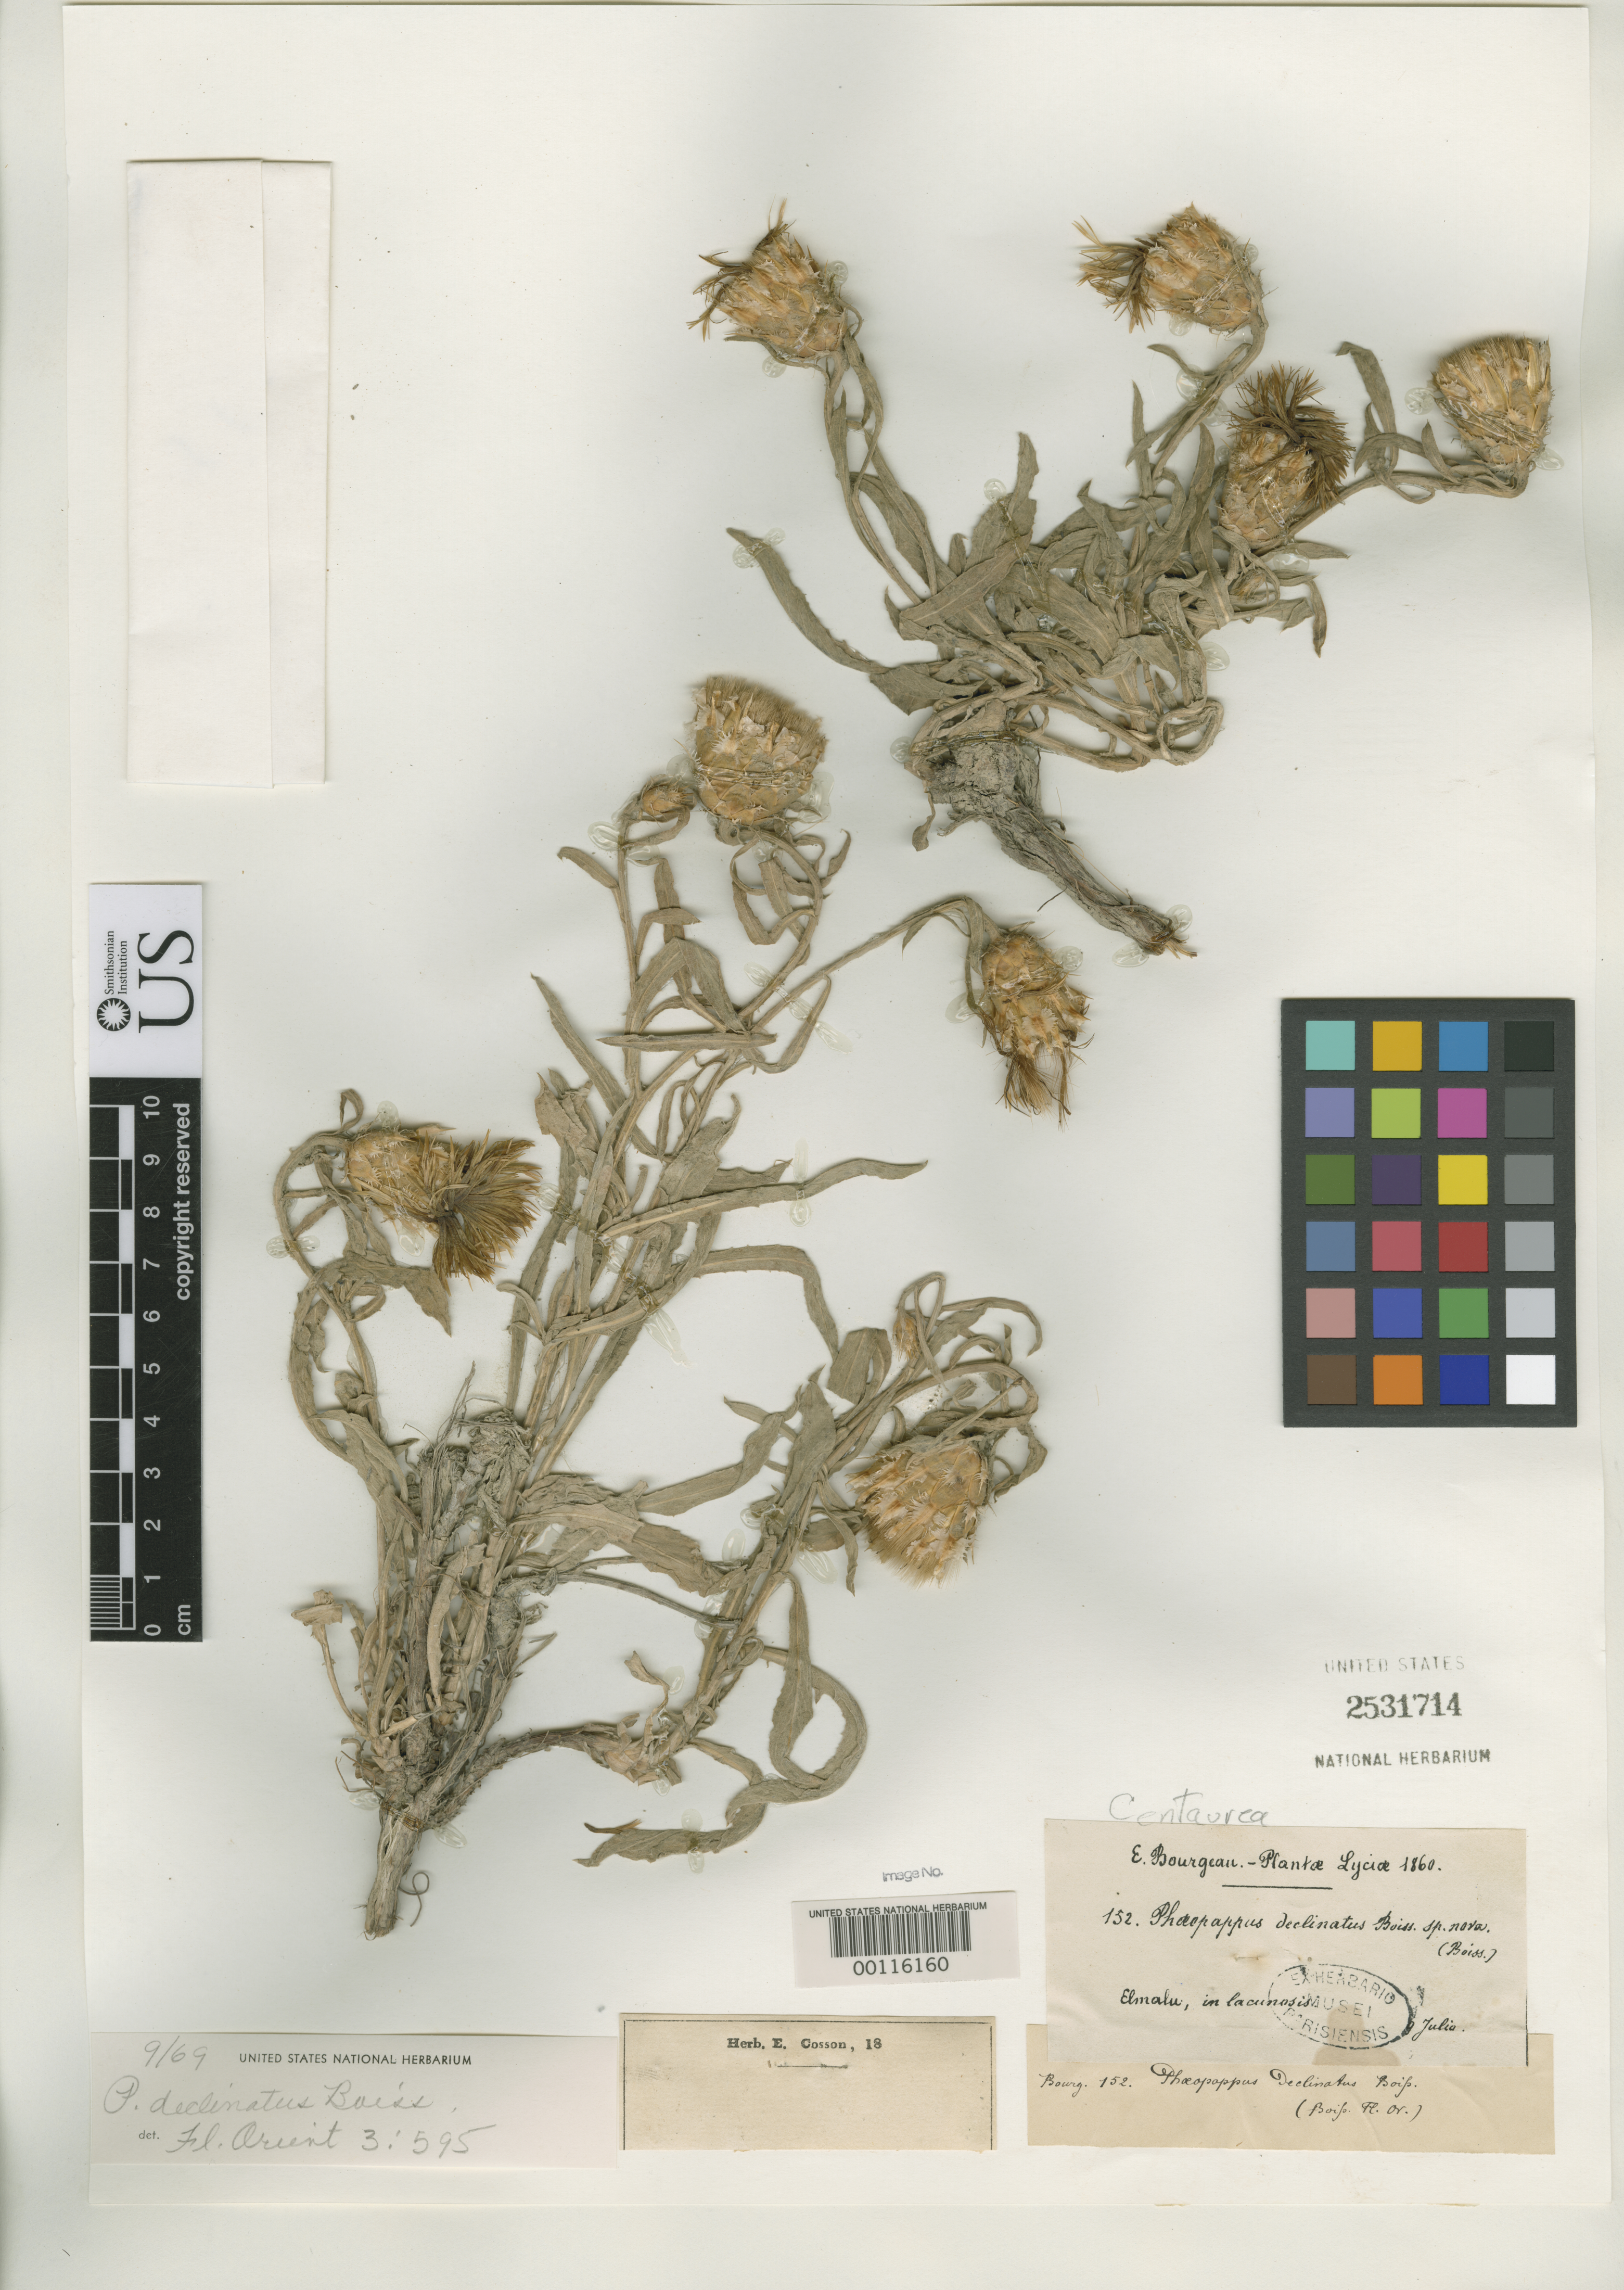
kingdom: Plantae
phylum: Tracheophyta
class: Magnoliopsida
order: Asterales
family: Asteraceae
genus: Phaeopappus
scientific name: Phaeopappus declinatus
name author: Boiss.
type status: Isotype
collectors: E. Bourgeau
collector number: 152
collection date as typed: Jul 1860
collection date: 1860-07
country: Turkey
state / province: Lycia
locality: Elmalu.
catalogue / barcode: US 2531714